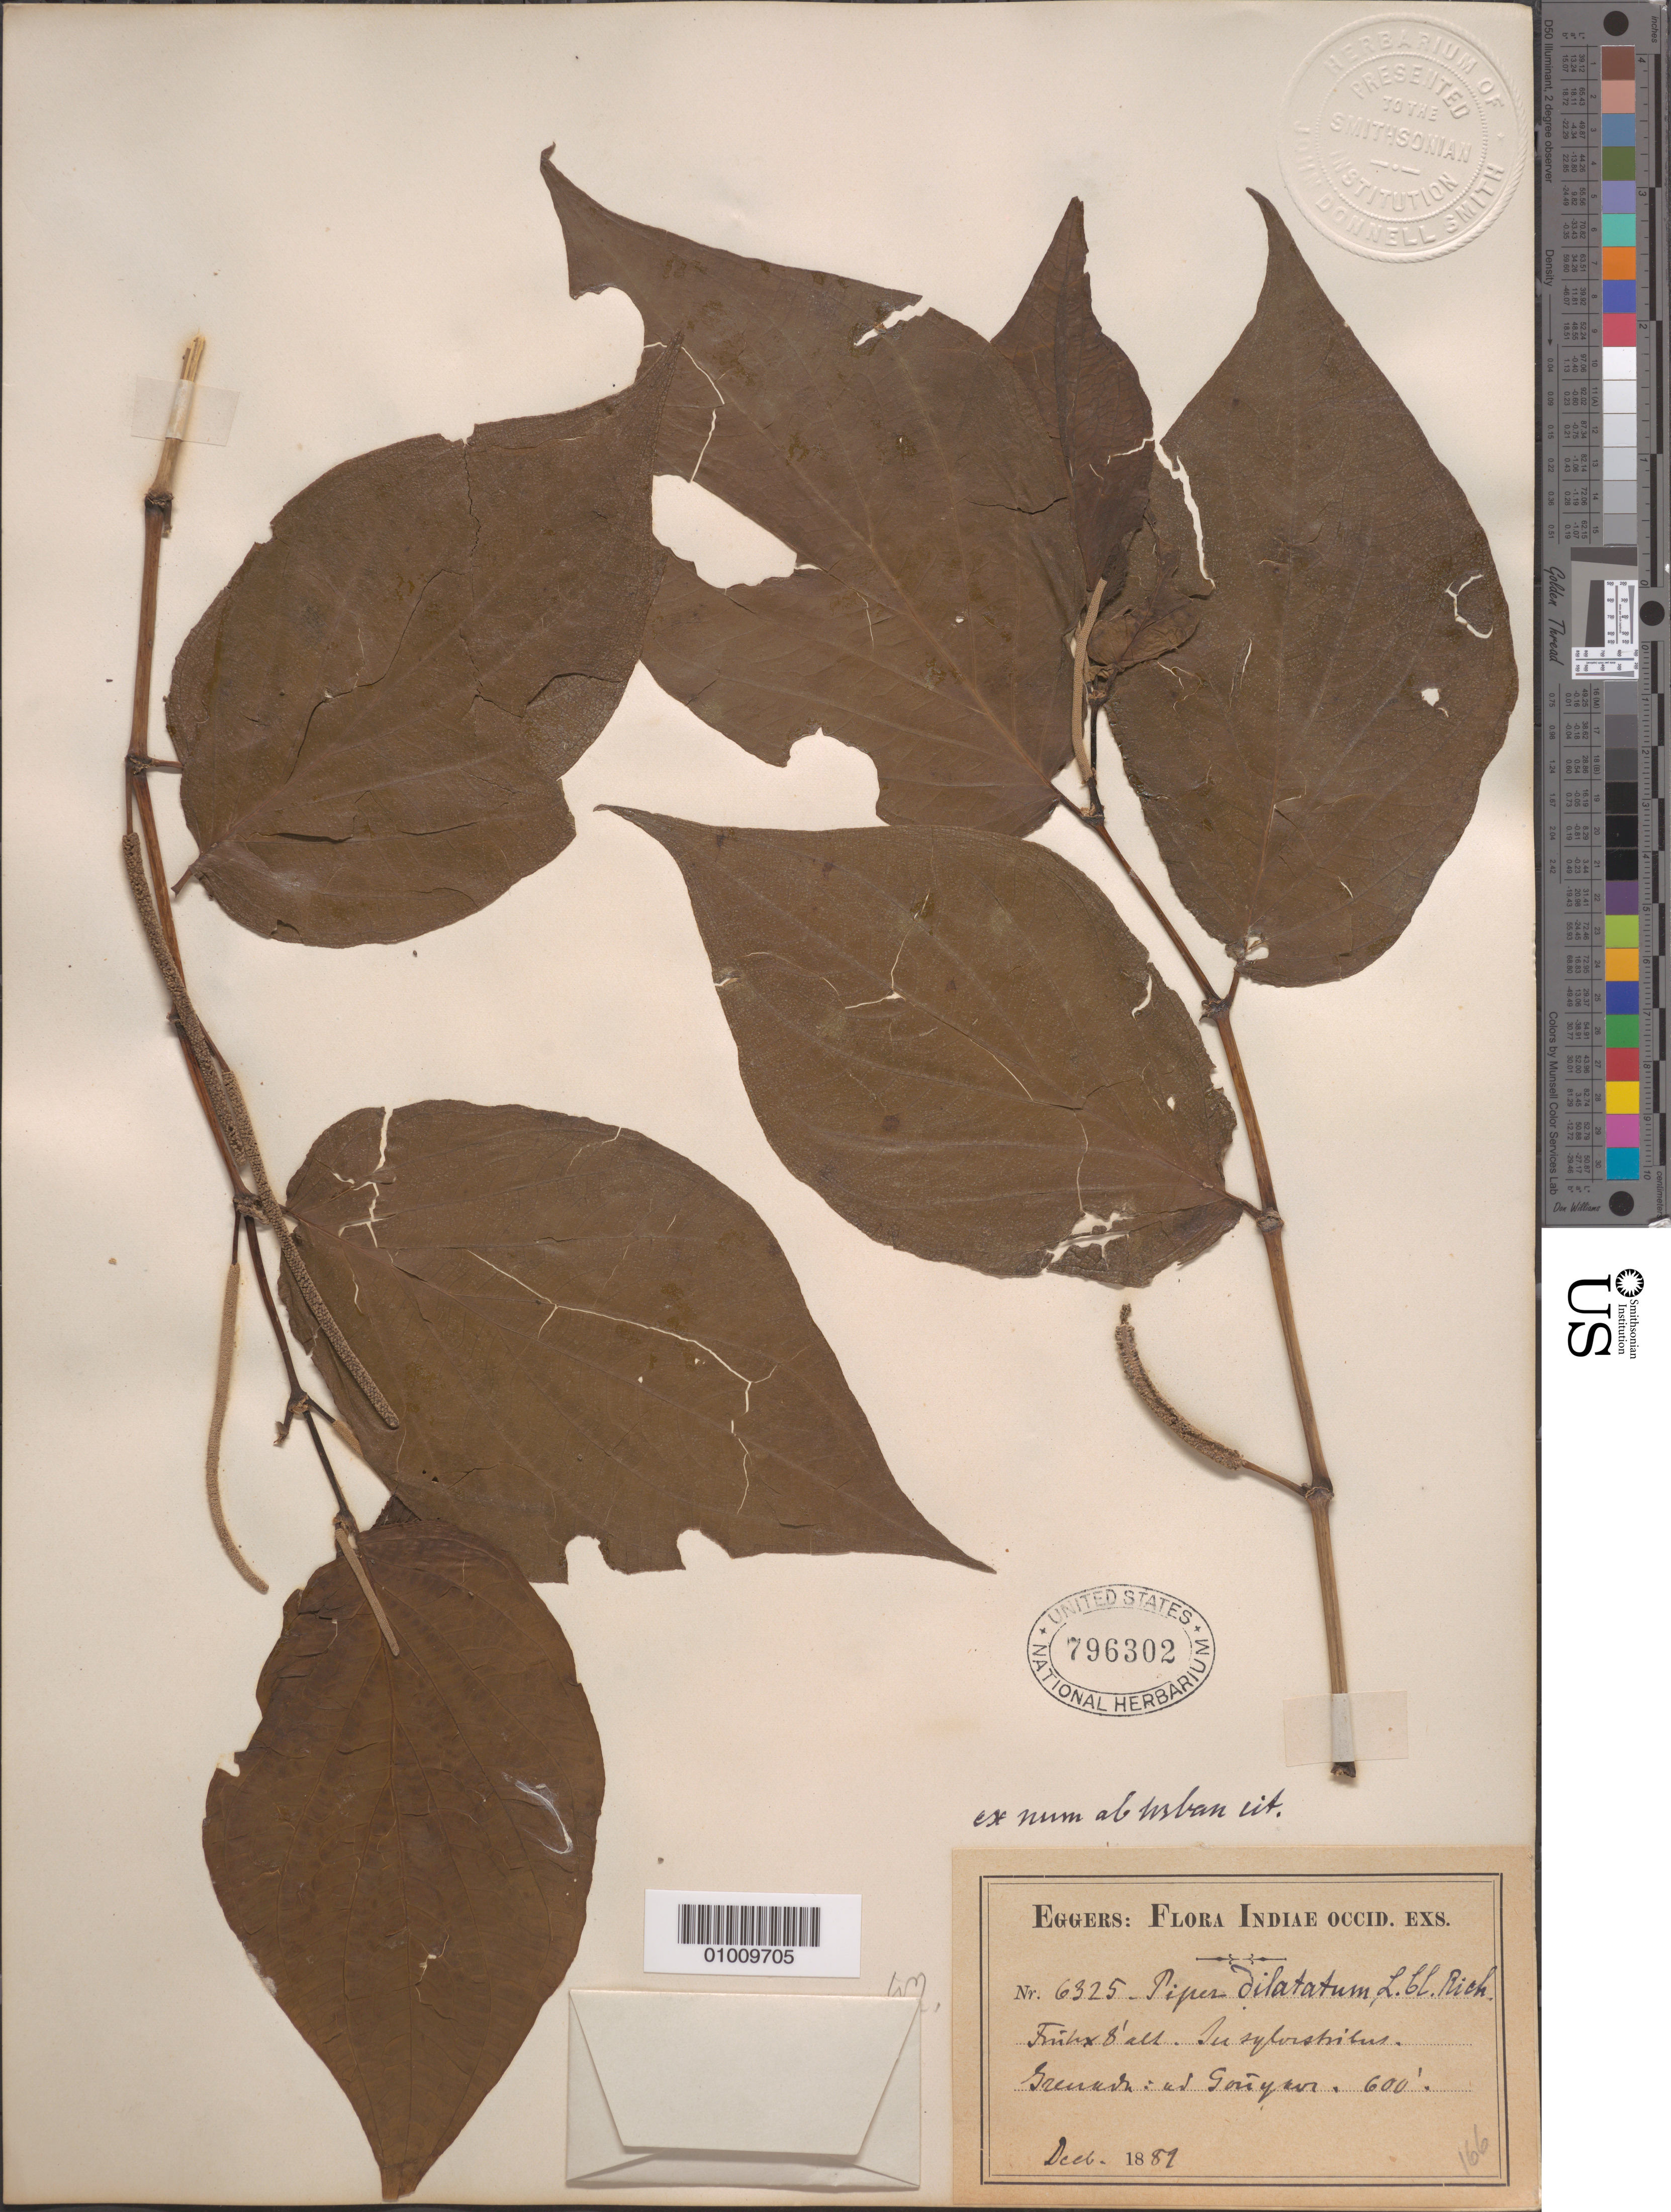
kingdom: Plantae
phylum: Tracheophyta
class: Magnoliopsida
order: Piperales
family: Piperaceae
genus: Piper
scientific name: Piper dilatatum var. dilatatum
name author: Rich.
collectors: H. F. A. von Eggers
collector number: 6325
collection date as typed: Dec 1887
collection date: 1887-12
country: Bahamas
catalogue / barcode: US 796302